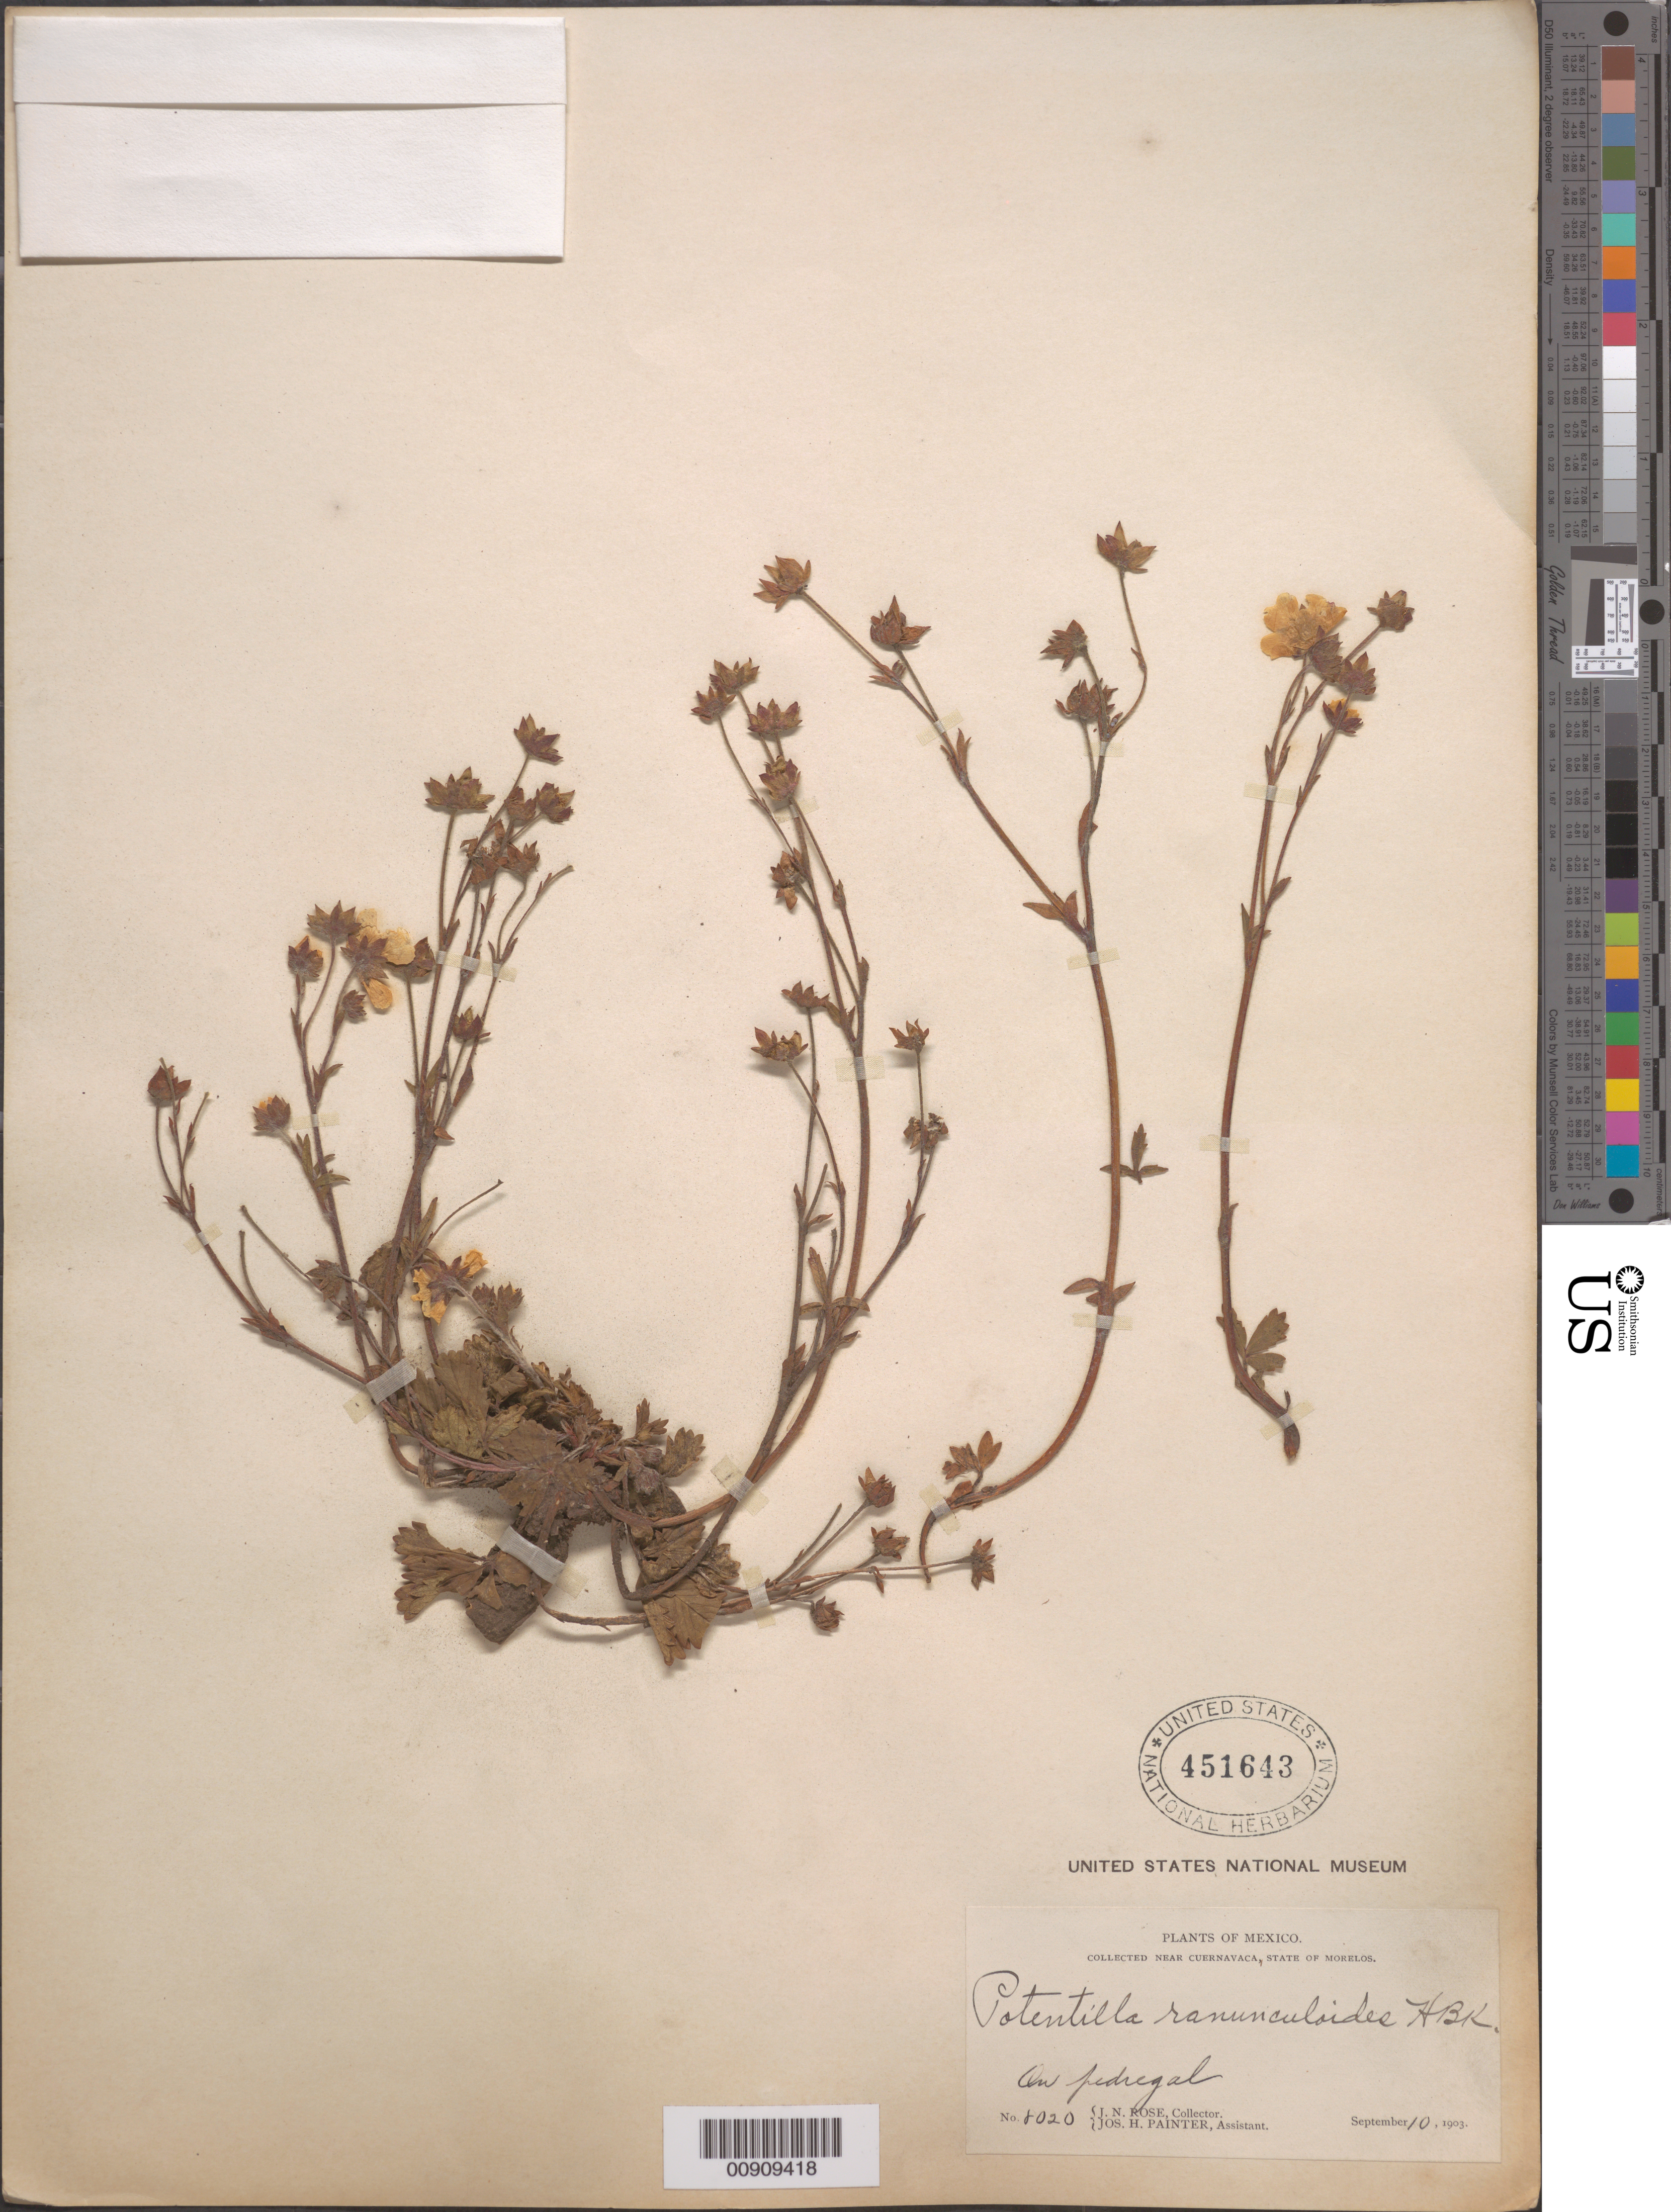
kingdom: Plantae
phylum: Tracheophyta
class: Magnoliopsida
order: Rosales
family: Rosaceae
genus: Potentilla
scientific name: Potentilla ranunculoides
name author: Humb. & Bonpl. ex Nestl.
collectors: J. N. Rose & J. H. Painter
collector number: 8020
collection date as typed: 10 Sep 1903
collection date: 1903-09-10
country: Mexico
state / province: Morelos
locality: Near Cuernavaca, State of Morelos.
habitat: On pedregal.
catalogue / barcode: US 451643